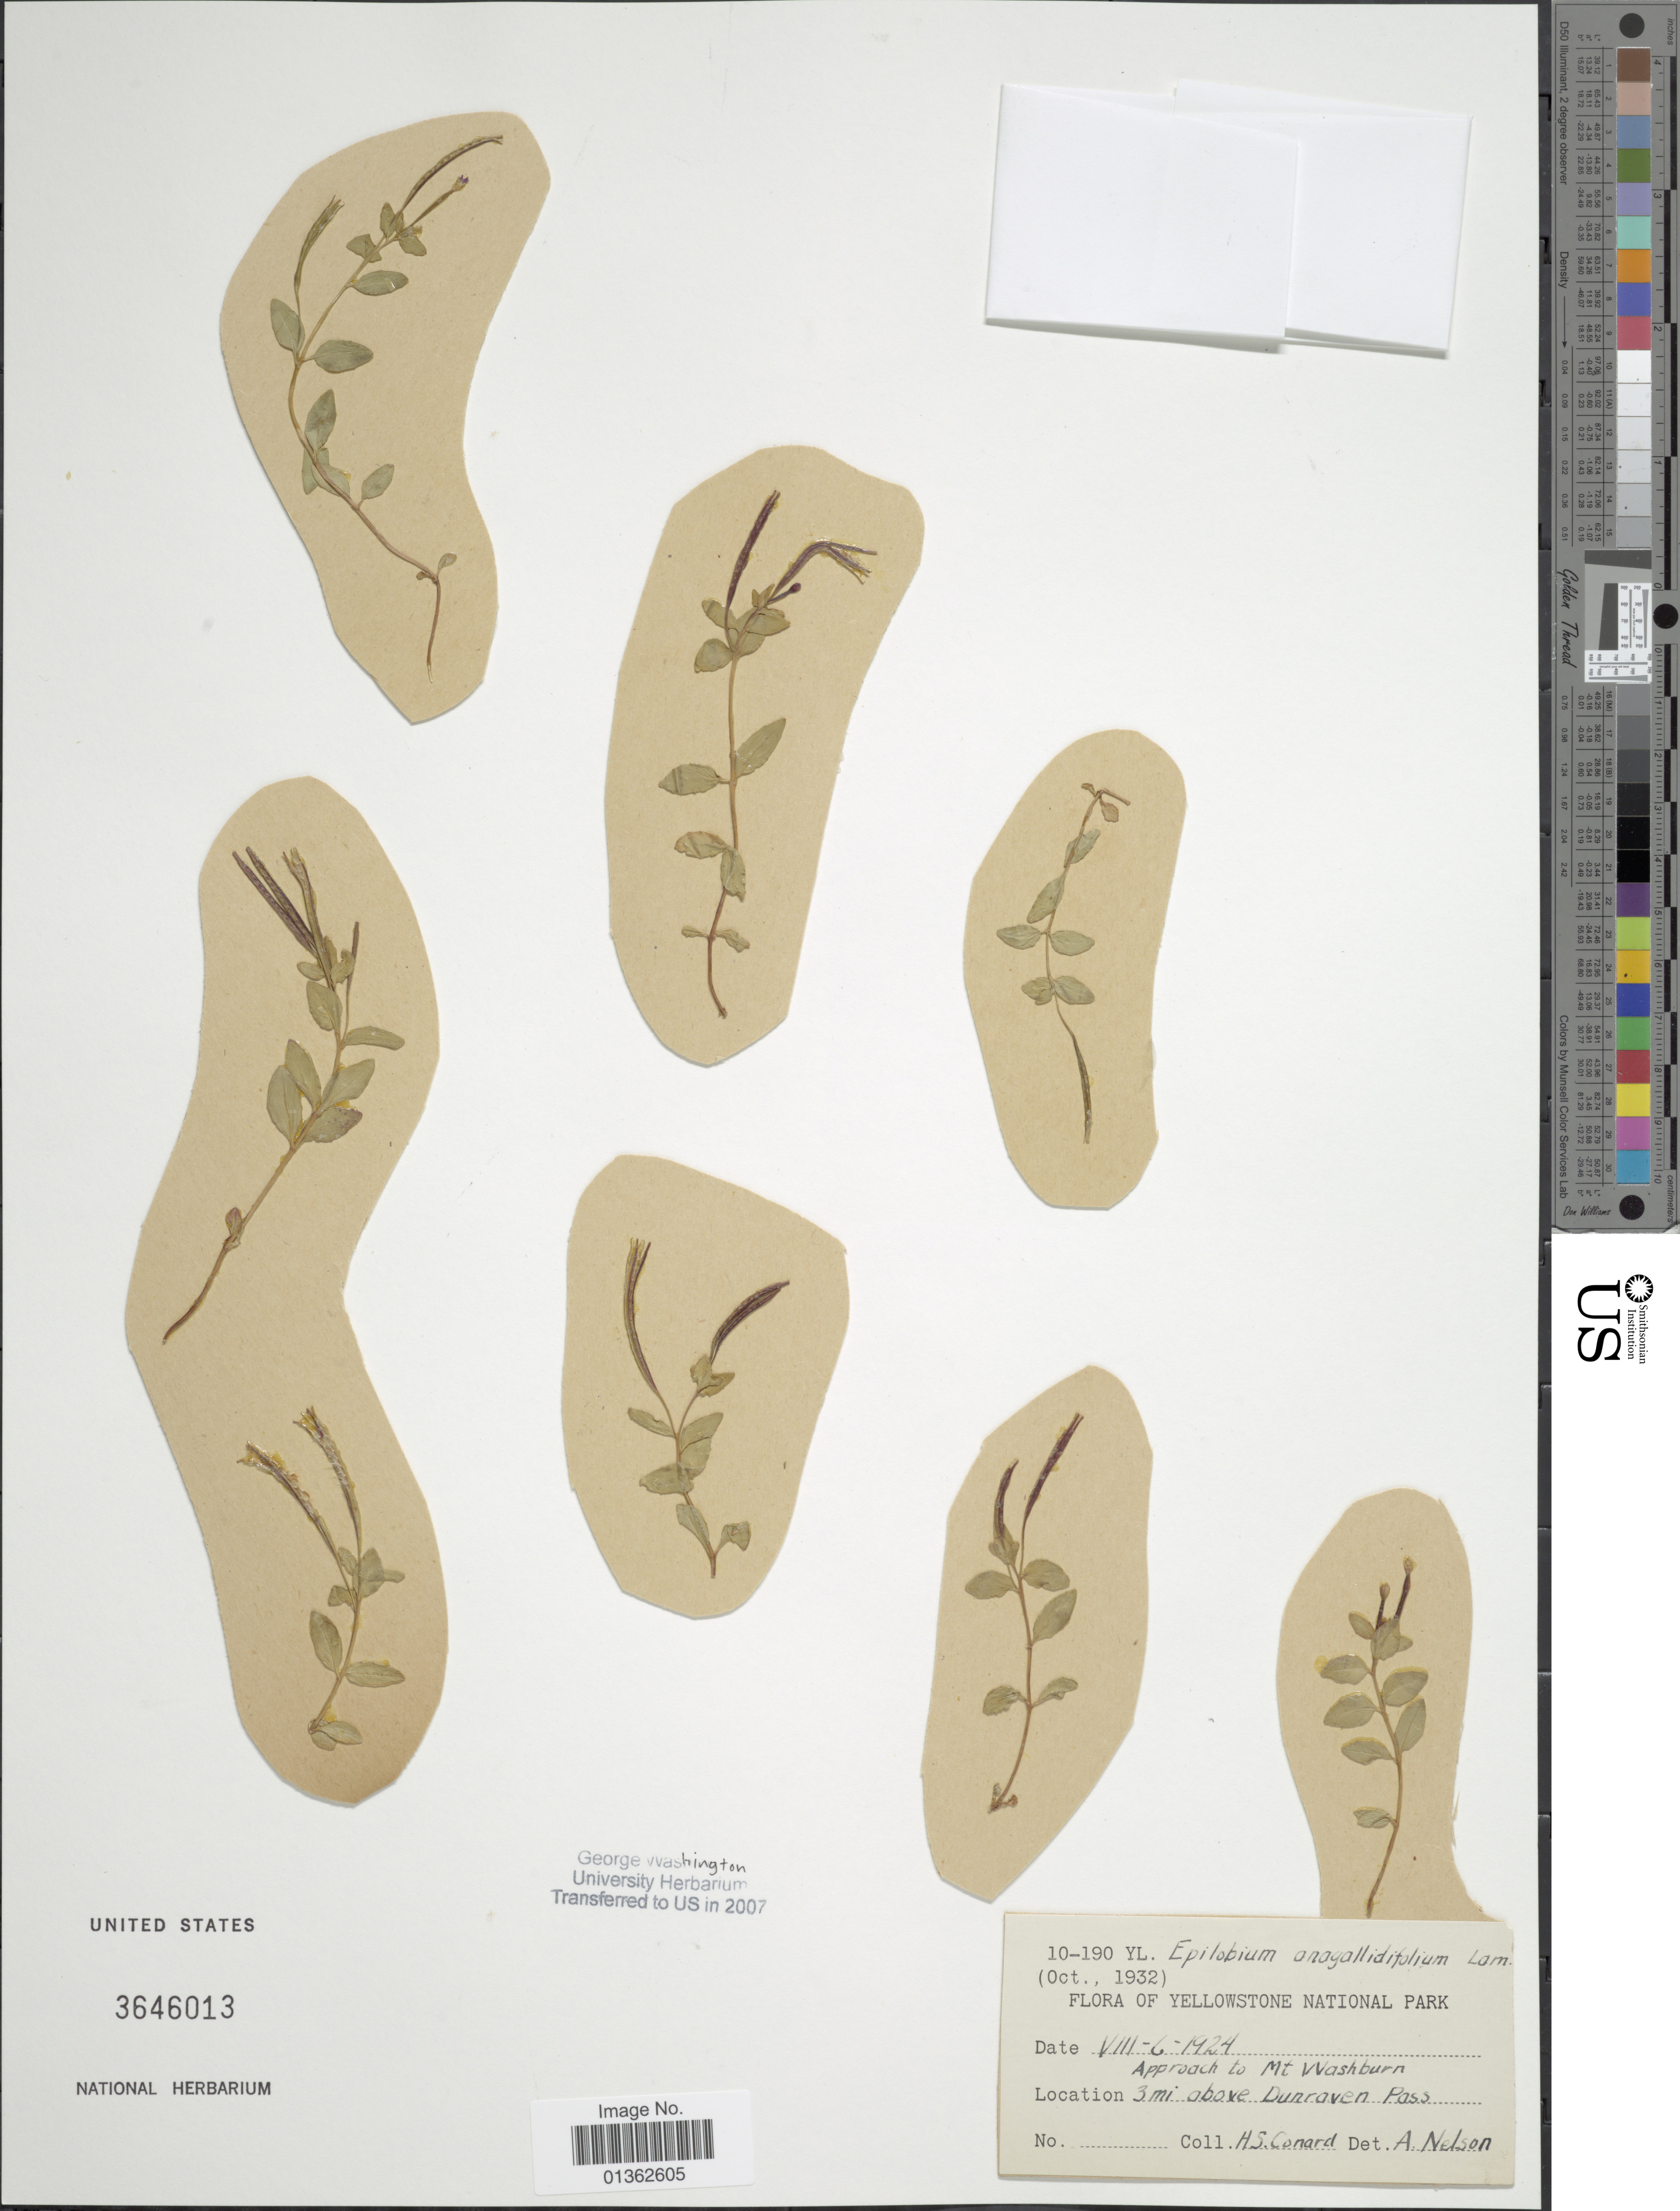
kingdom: Plantae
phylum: Tracheophyta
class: Magnoliopsida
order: Myrtales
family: Onagraceae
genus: Epilobium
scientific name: Epilobium anagallidifolium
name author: Lam.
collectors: H. S. Conard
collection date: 1924-08-06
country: United States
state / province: Wyoming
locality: Yellowstone National Park. Approach to Mt. Washburn. 3 mi above Dunraven Pass.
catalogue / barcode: US 3646013